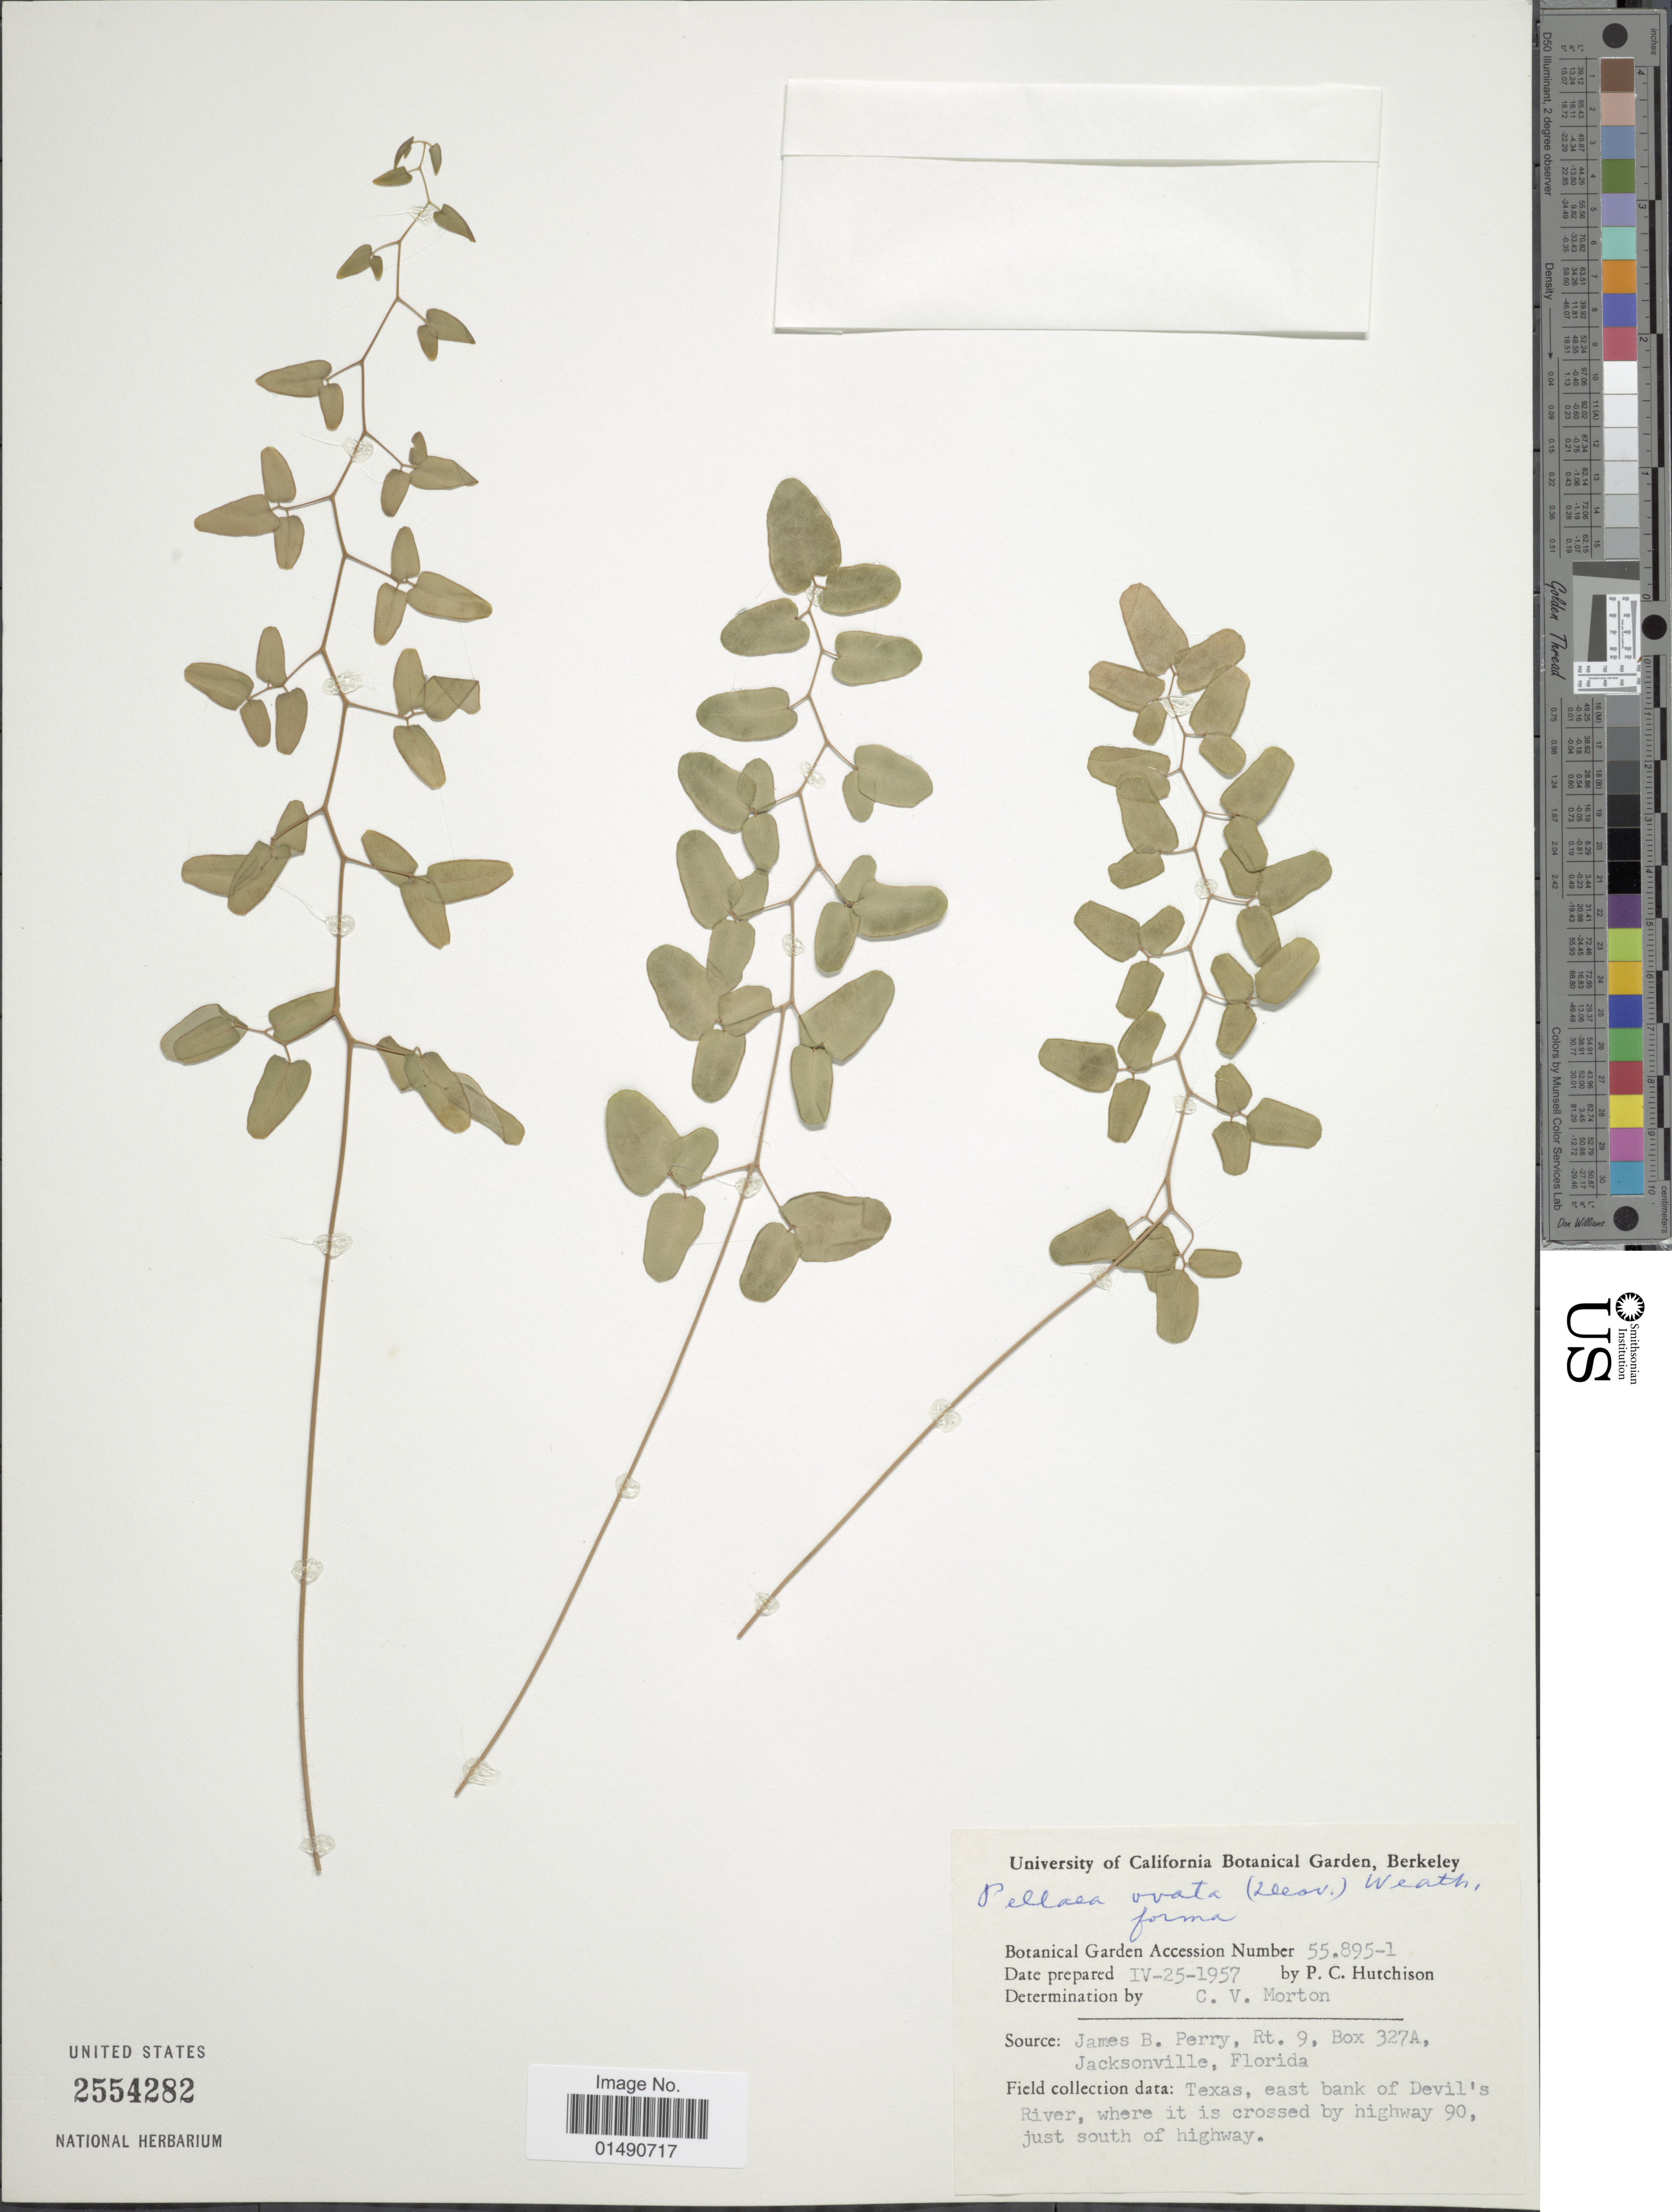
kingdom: Plantae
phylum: Tracheophyta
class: Polypodiopsida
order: Polypodiales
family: Pteridaceae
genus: Pellaea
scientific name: Pellaea ovata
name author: (Desv.) Weath.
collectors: P. C. Hutchison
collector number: Botanical Garden Accession Number 55895-1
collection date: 1957-04-24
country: United States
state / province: Texas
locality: East bank of Devil's River, where it is crossed by highway 90, just south of highway, Source: James B. Perry, Bortanical Garden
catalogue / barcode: US 2554282